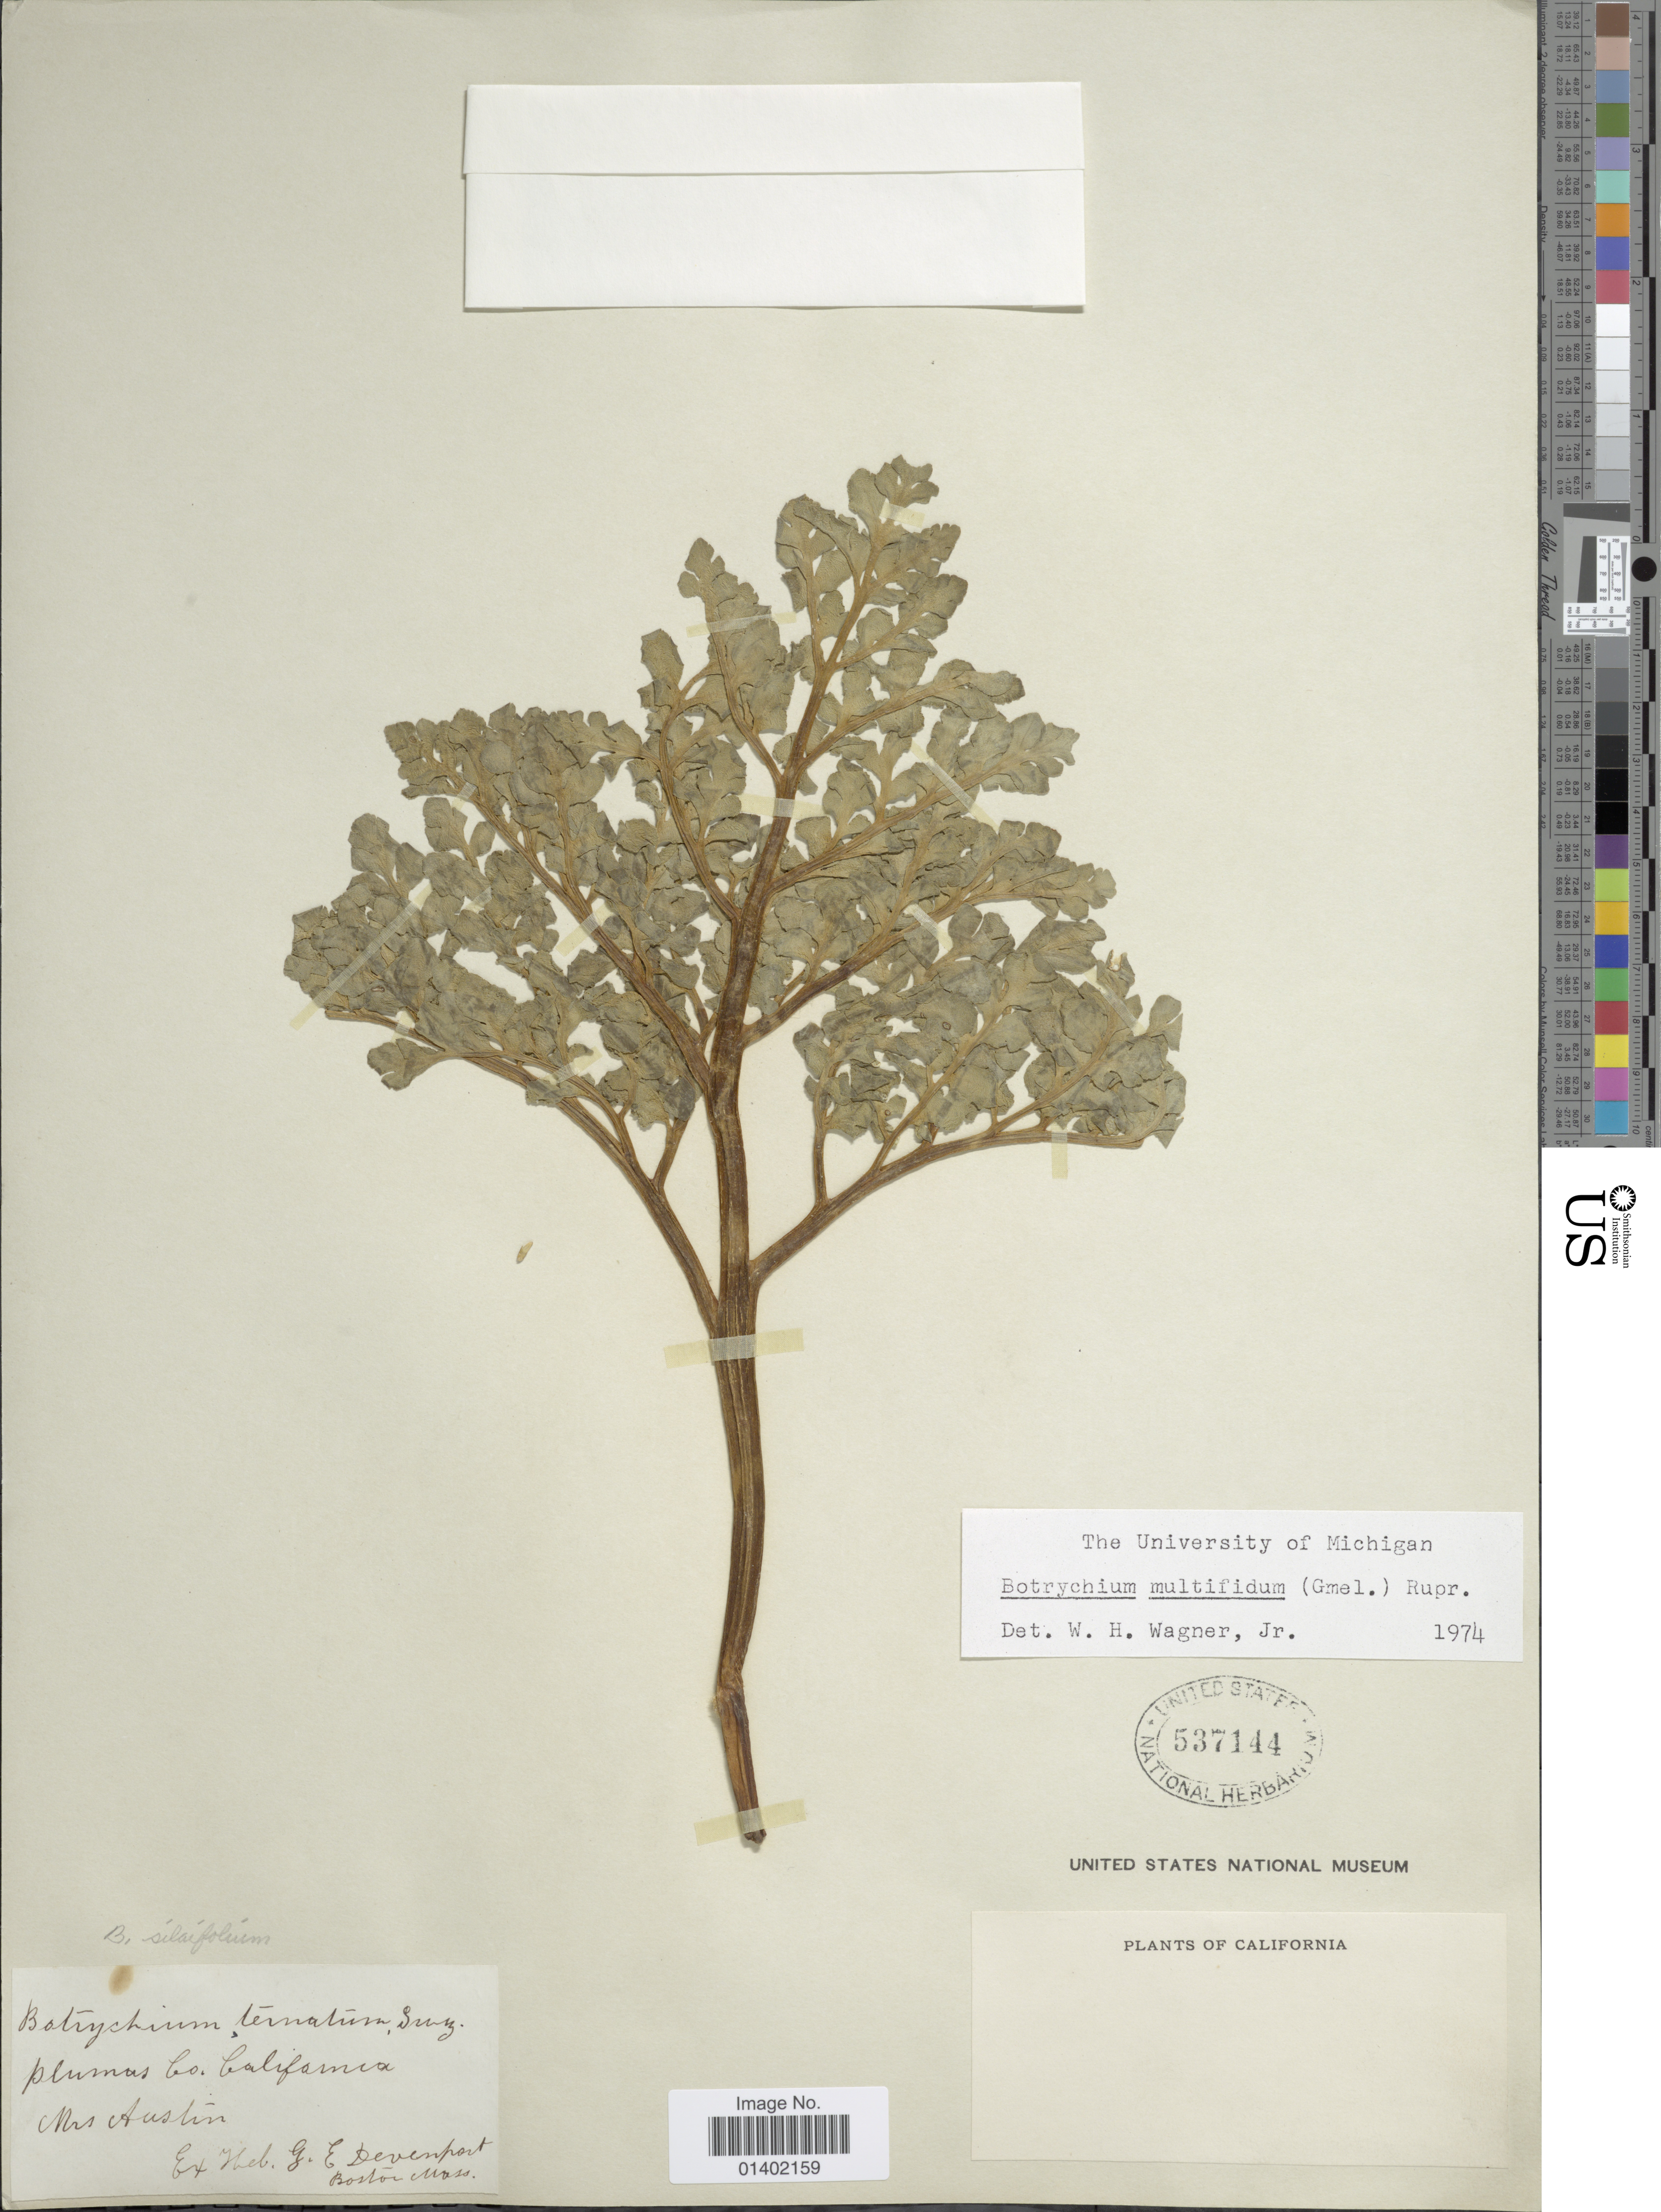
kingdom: Plantae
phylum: Tracheophyta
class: Polypodiopsida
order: Ophioglossales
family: Ophioglossaceae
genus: Botrychium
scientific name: Botrychium multifidum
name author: (J.F. Gmel.) Rupr.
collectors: R. Austin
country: United States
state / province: California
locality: Plants of Northern California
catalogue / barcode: US 537144